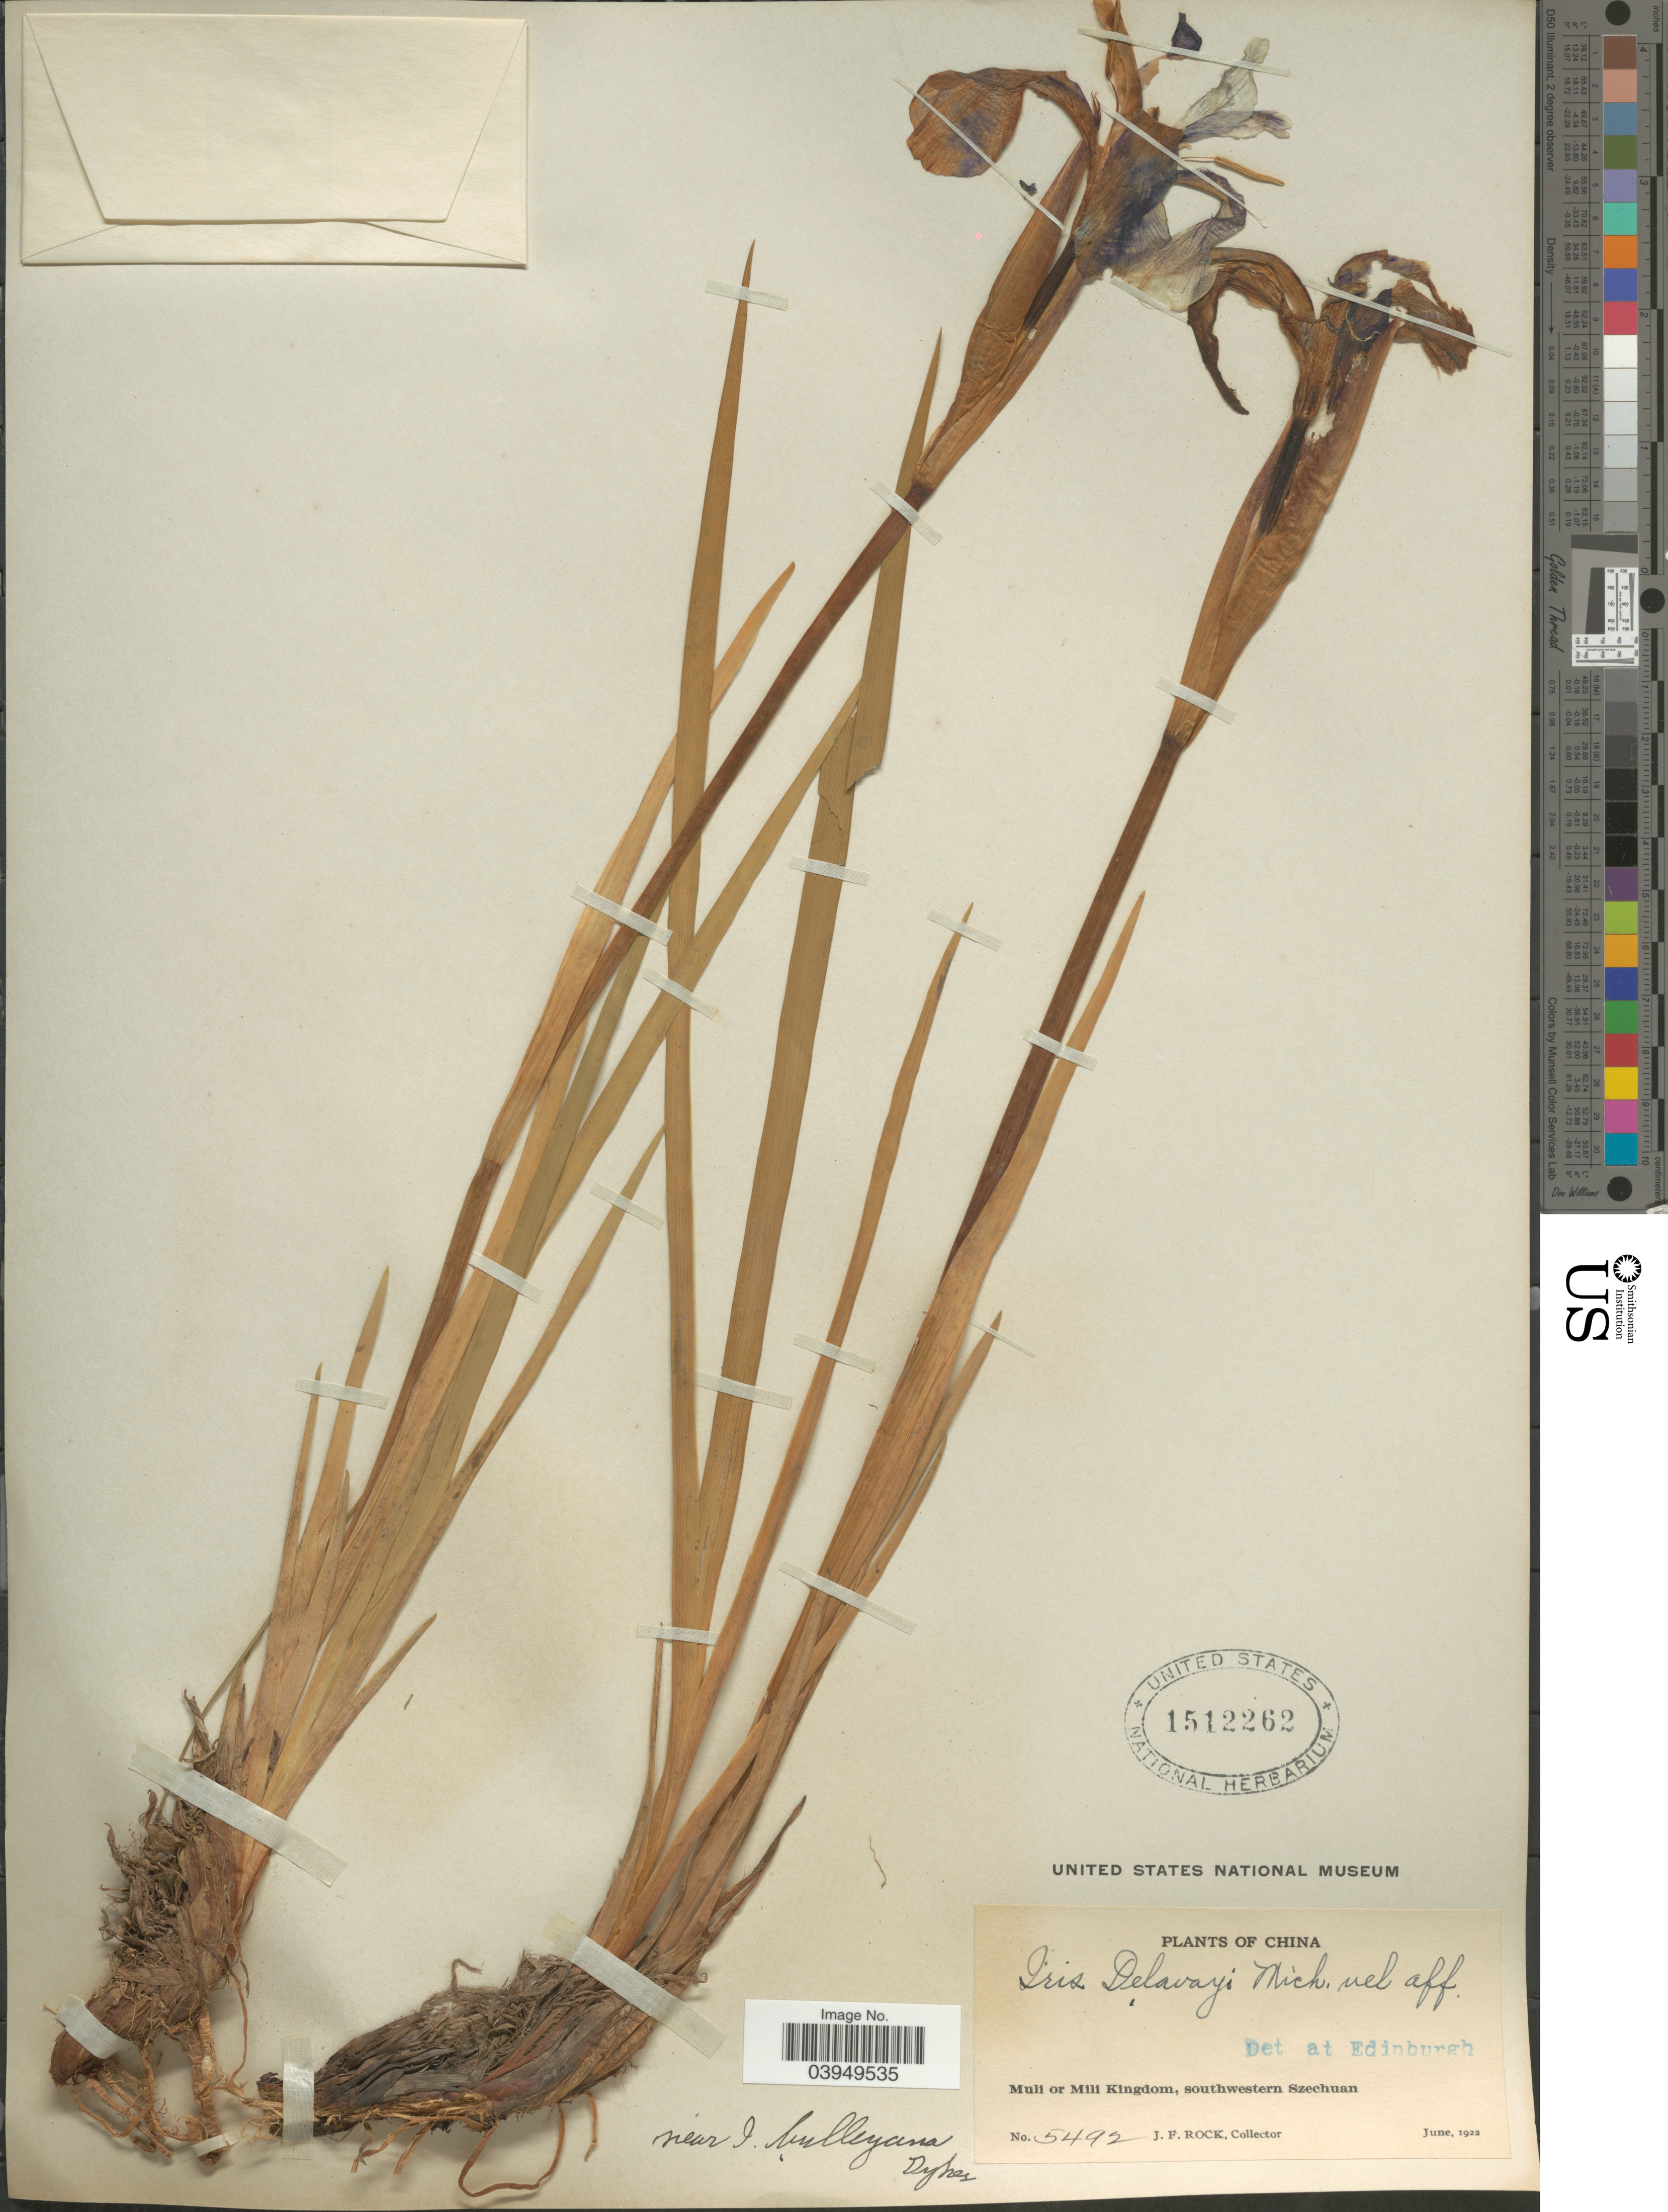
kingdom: Plantae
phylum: Tracheophyta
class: Liliopsida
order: Asparagales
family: Iridaceae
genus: Iris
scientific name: Iris bulleyana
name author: Dykes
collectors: J. Rock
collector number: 5492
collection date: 1922-06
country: China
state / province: Sichuan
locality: Muli or Mili Kingdom, southwestern Szechuan.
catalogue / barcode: US 1512262